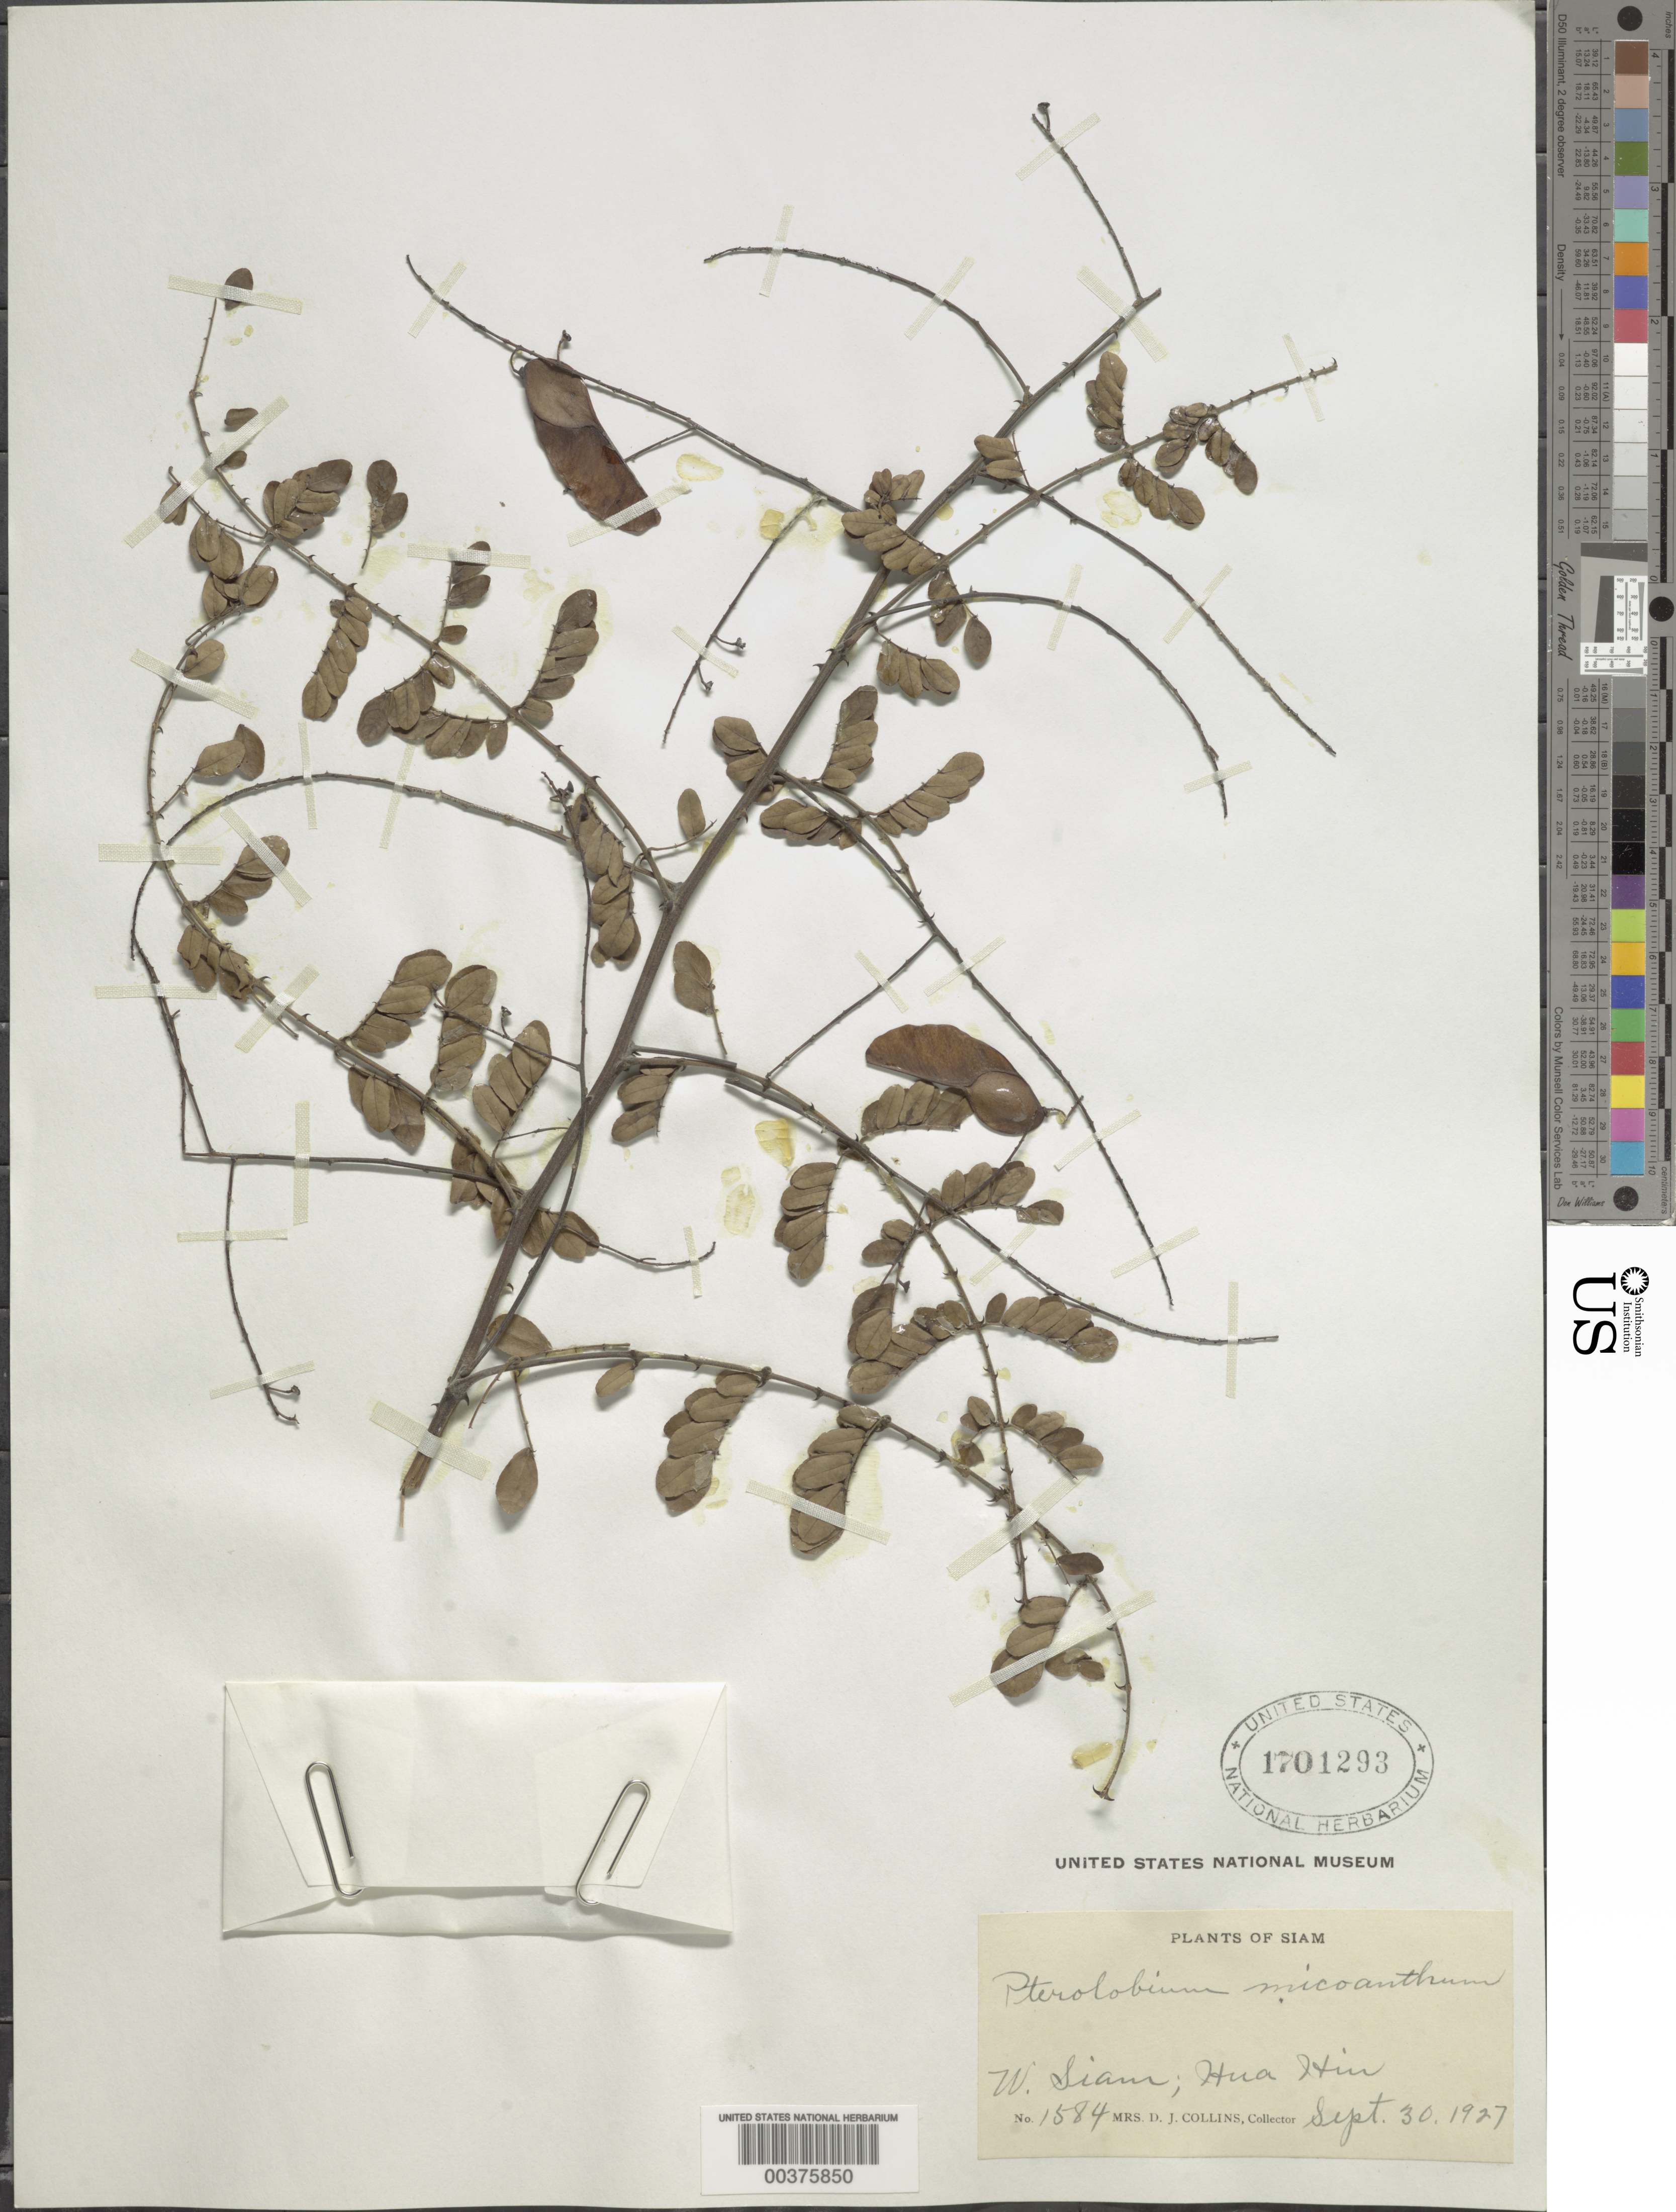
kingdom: Plantae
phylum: Tracheophyta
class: Magnoliopsida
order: Fabales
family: Fabaceae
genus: Pterolobium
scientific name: Pterolobium micranthum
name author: Gagnep.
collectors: Mrs. D. J. Collins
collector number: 1584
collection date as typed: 30 Sep 1927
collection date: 1927-09-30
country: Thailand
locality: Hua hin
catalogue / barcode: US 1701293